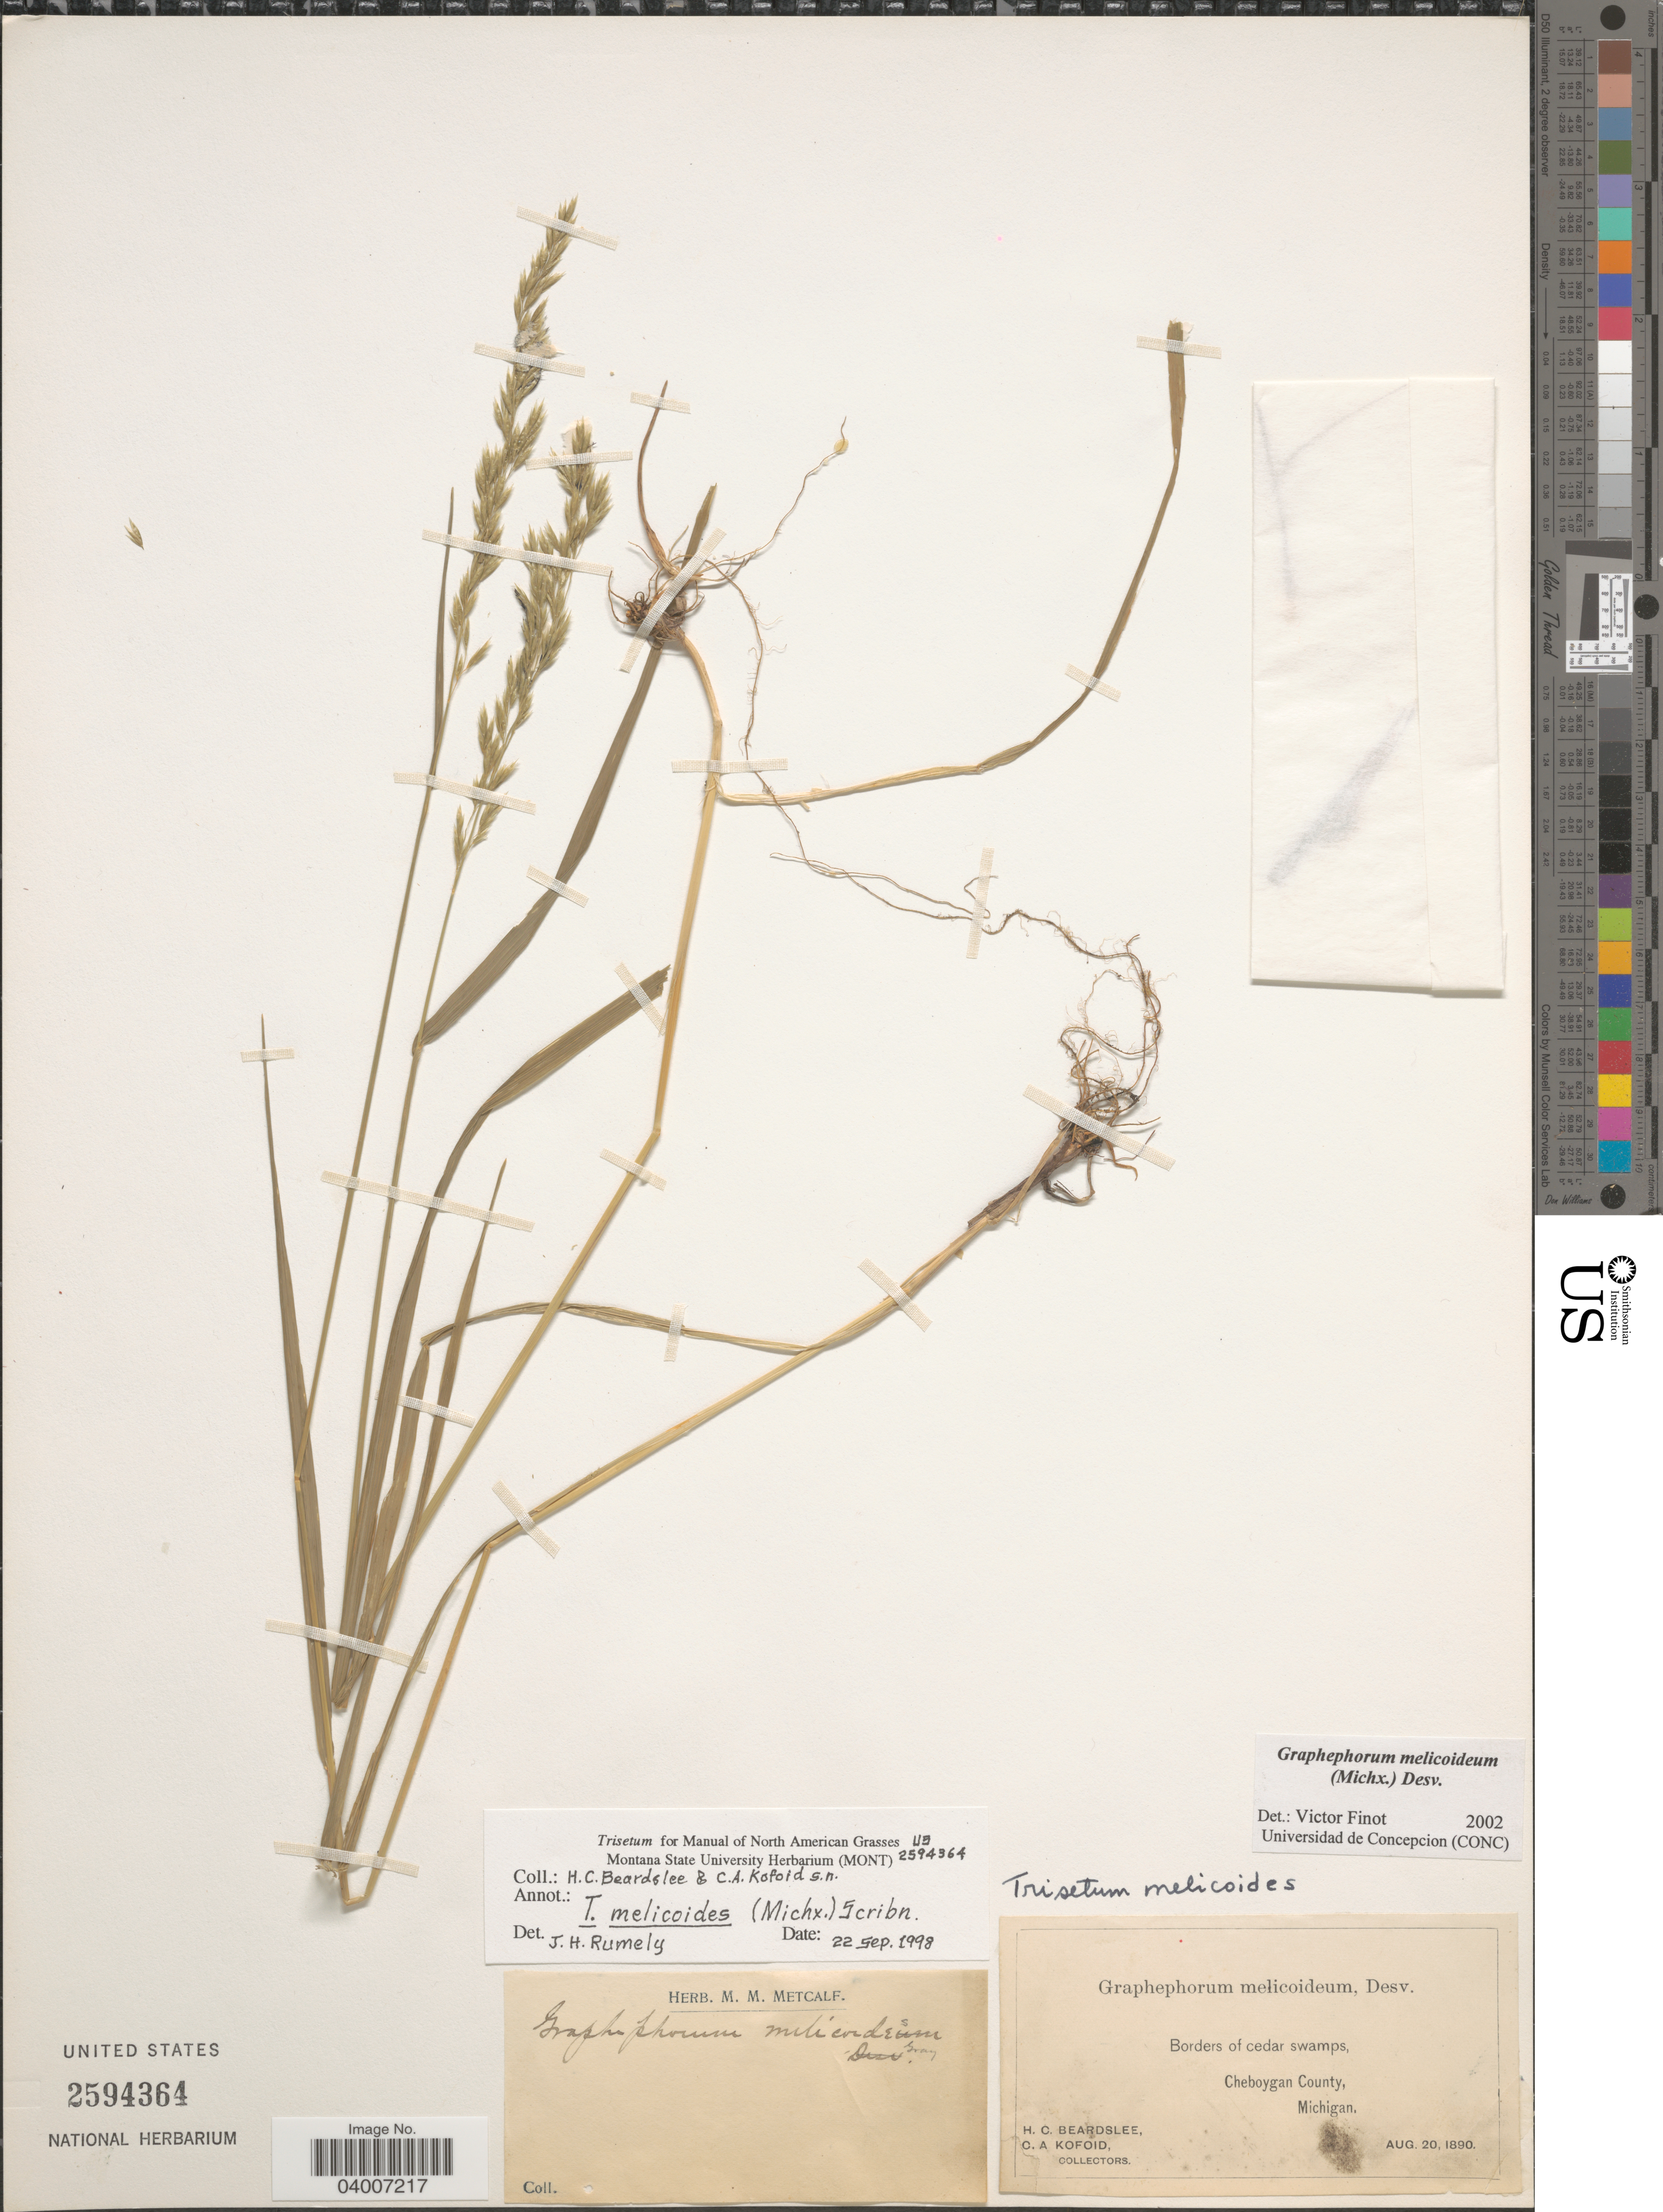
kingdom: Plantae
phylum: Tracheophyta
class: Liliopsida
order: Poales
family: Poaceae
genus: Graphephorum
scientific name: Graphephorum melicoides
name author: (F. Michx.) Desv.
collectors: H. Beardslee & C. Kofoid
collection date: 1890-08-20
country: United States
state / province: Michigan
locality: Borders of cedar swamps. Cheboygan County.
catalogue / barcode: US 2594364